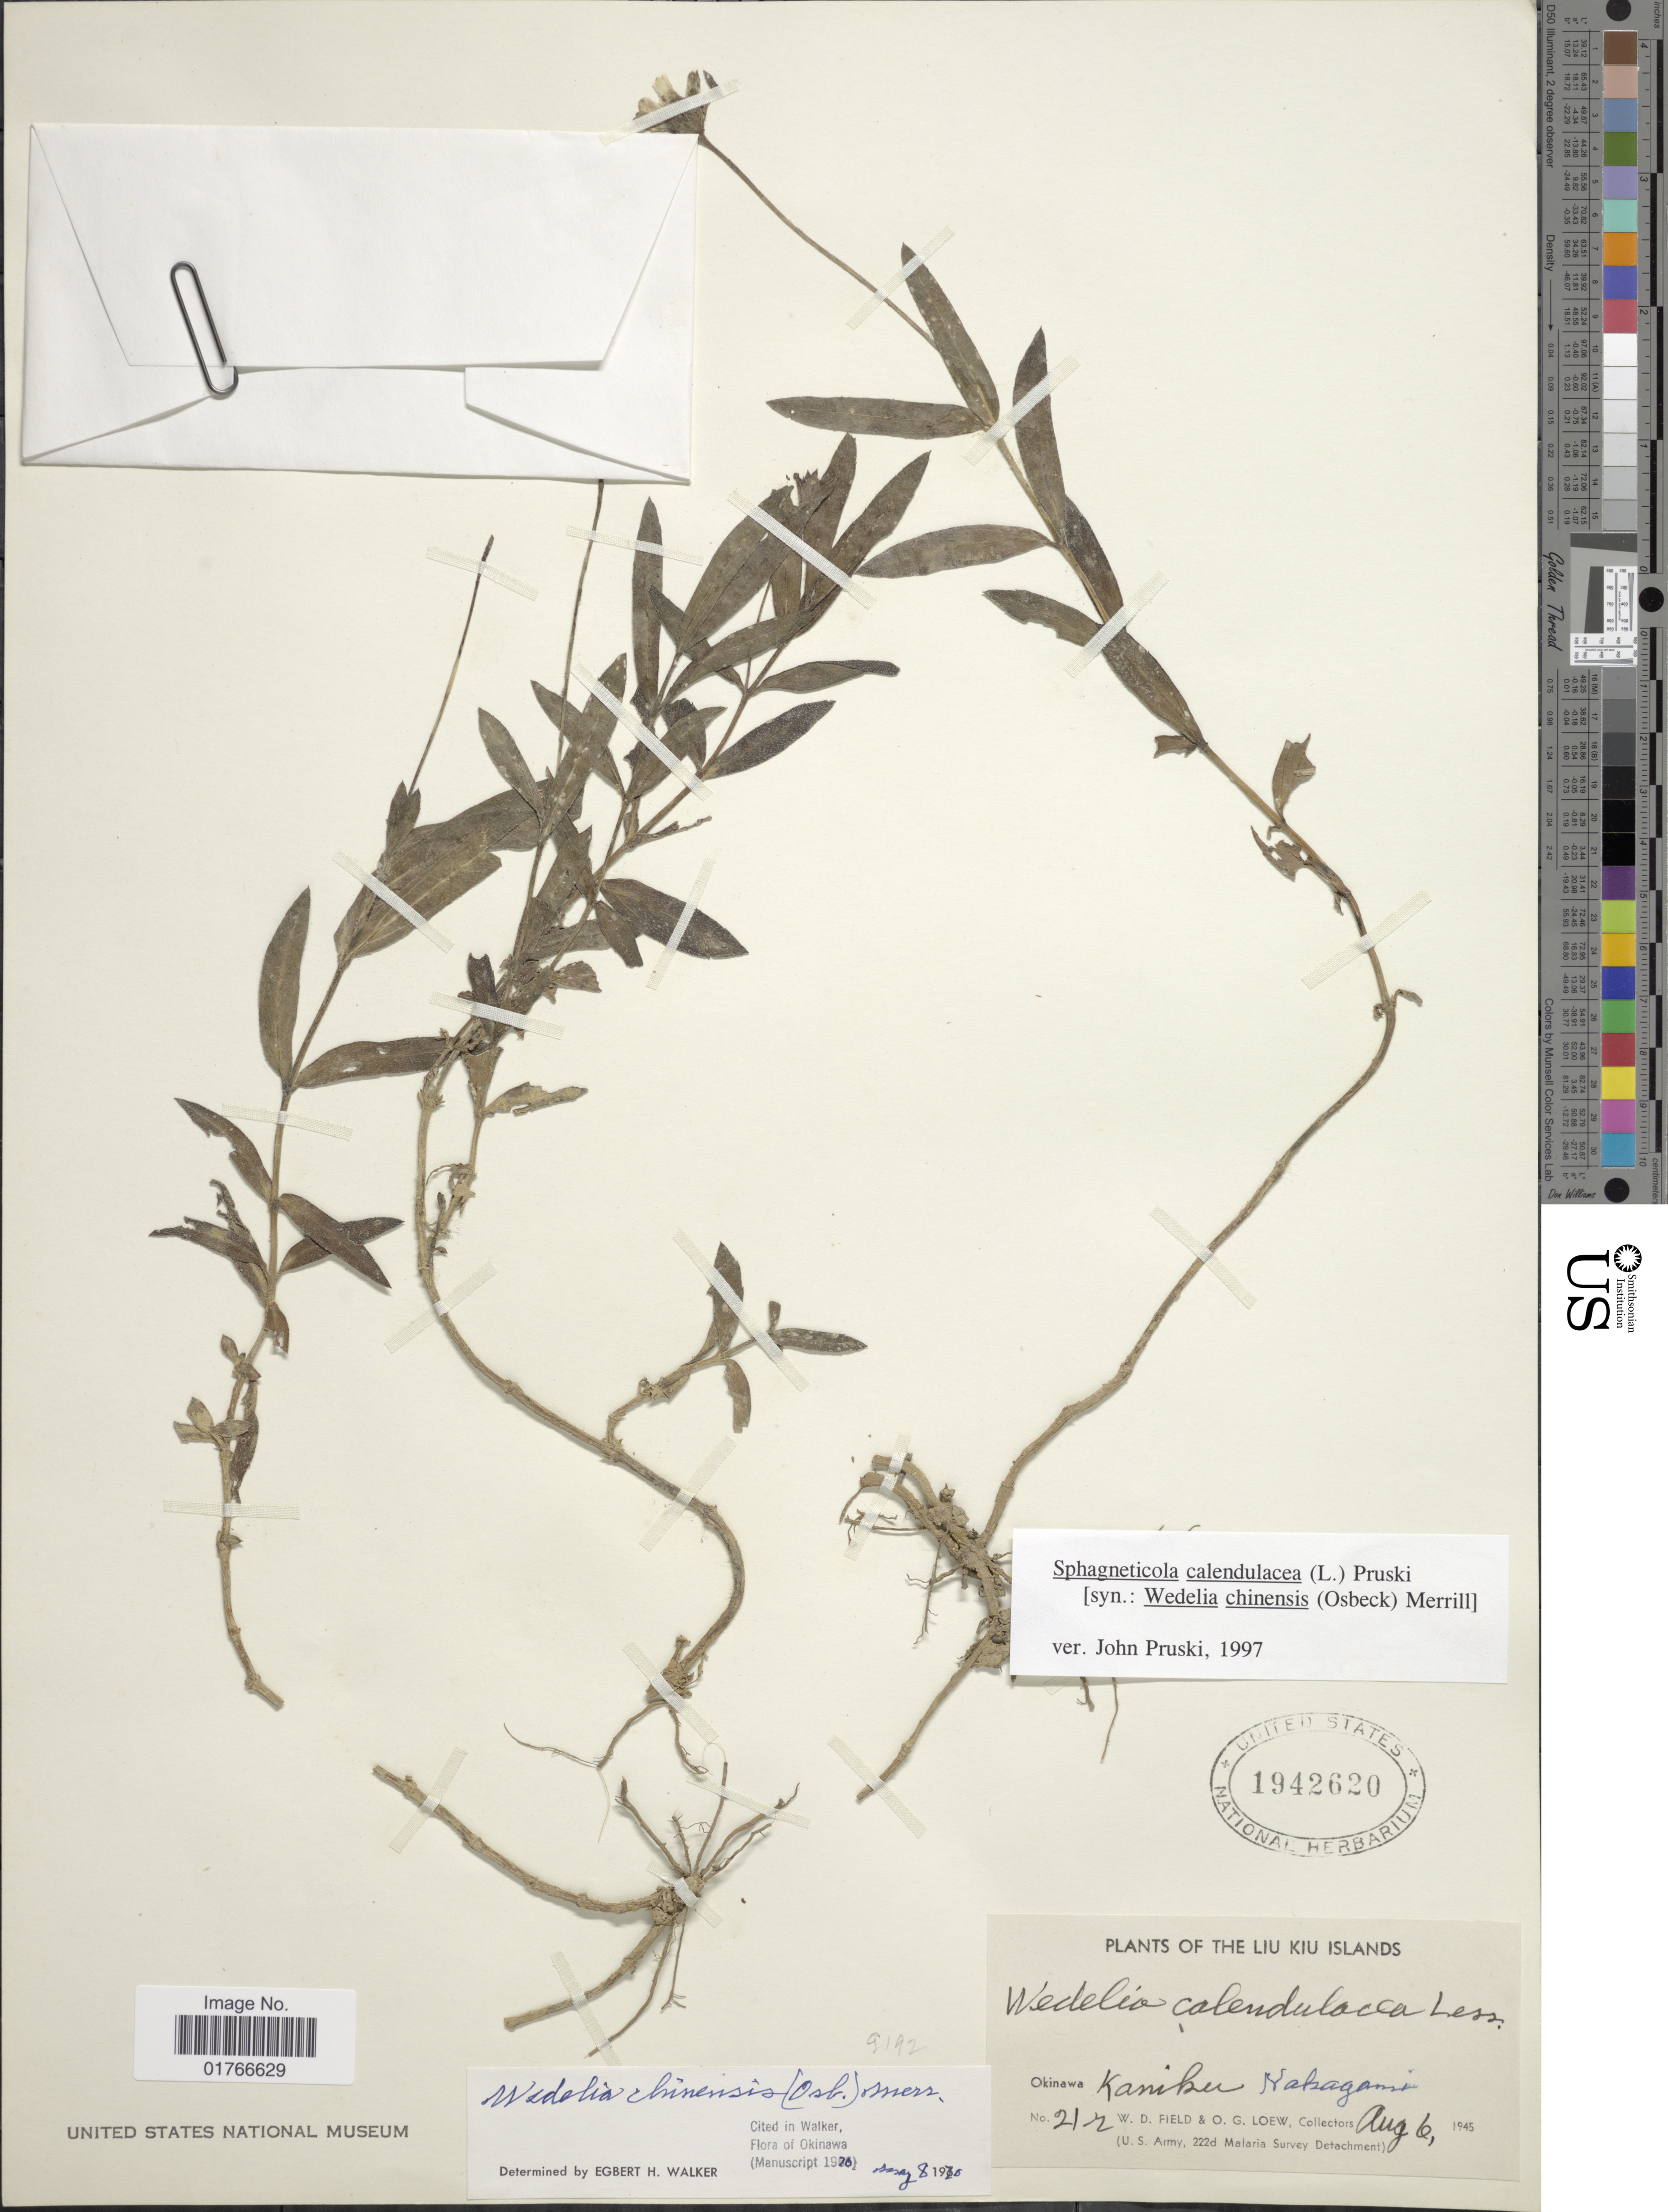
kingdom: Plantae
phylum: Tracheophyta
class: Magnoliopsida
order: Asterales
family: Asteraceae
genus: Sphagneticola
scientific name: Sphagneticola calendulacea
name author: (L.) Pruski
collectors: W. D. Field & O. G. Loew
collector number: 212*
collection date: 1945-08-06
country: Japan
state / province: Okinawa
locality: Liu Kiu Islands, Kaniku, Nakagami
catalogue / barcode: US 1942620